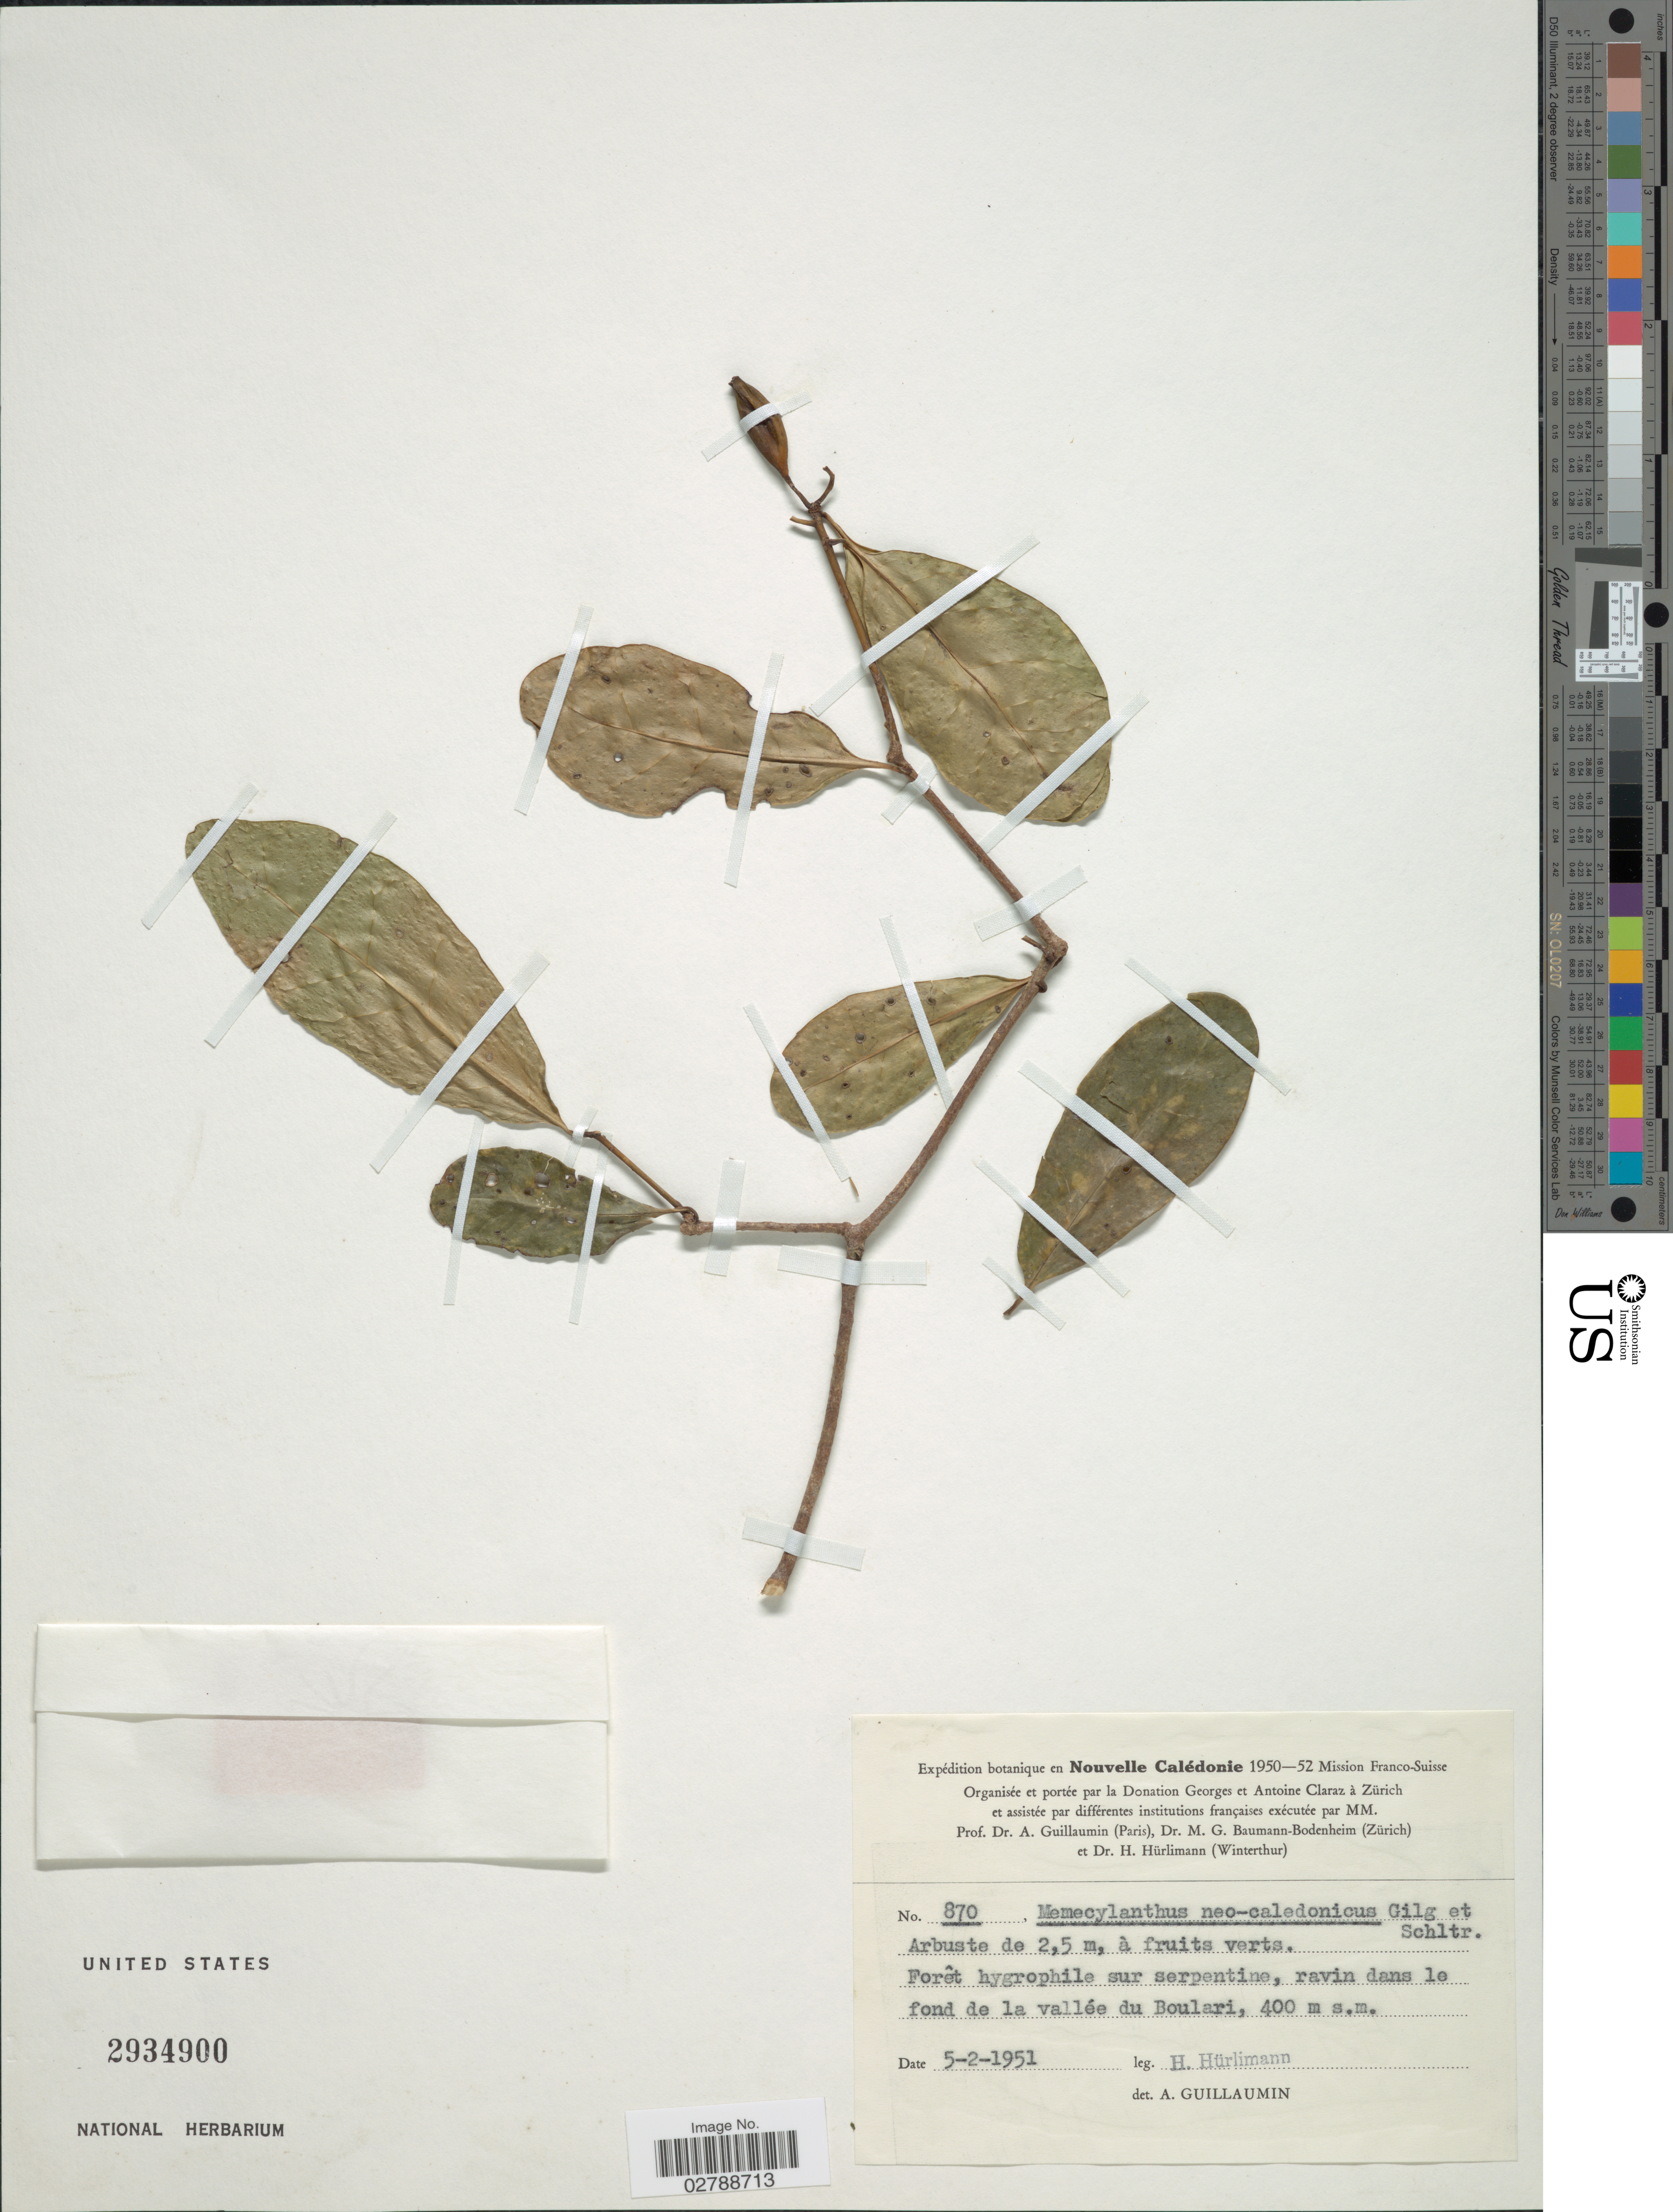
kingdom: Plantae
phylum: Tracheophyta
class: Magnoliopsida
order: Asterales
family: Alseuosmiaceae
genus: Memecylanthus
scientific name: Memecylanthus neocaledonicus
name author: Gilg & Schltr.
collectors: H. Hürlimann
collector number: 870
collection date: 1951-02-05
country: New Caledonia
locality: Nouvelle Calédonie. Forêt hygrophile sur serpentine, ravin dans le fond de la vallée du Boulari.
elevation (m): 400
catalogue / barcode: US 2934900